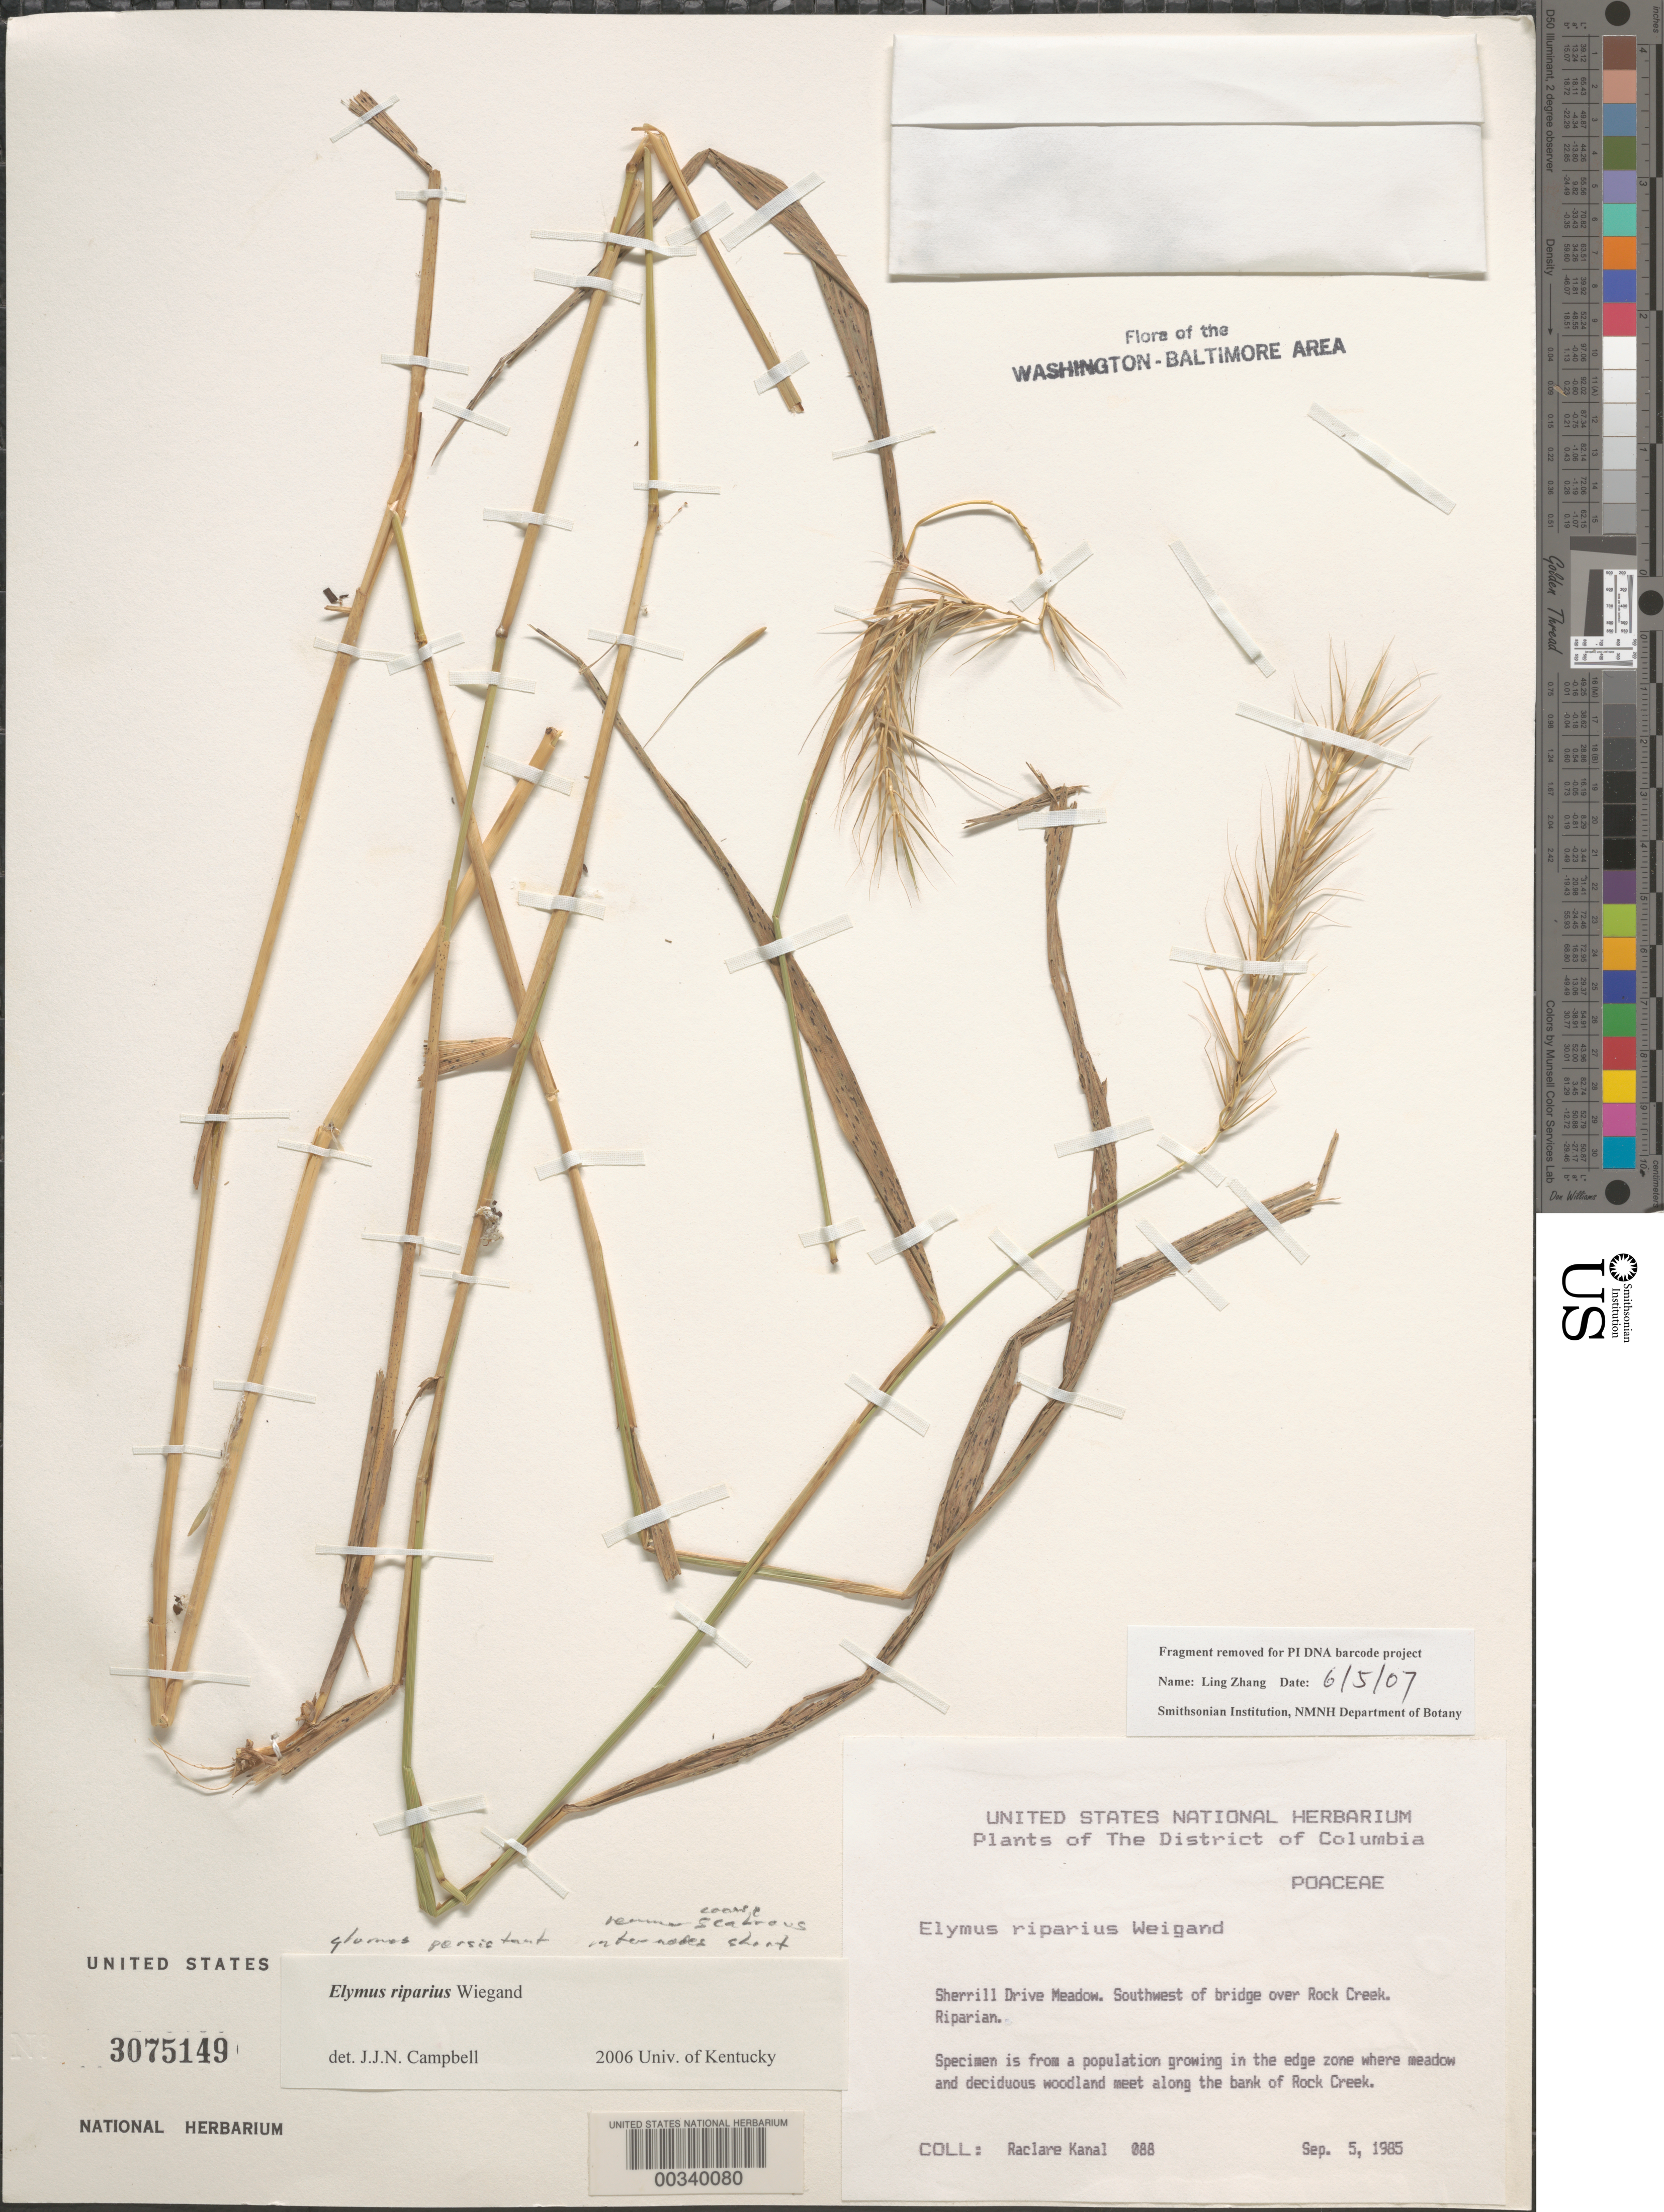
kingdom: Plantae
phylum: Tracheophyta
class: Liliopsida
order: Poales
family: Poaceae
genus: Elymus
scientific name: Elymus riparius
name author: Wiegand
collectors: R. Kanal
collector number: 088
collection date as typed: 05 Sep 1985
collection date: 1985-09-05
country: United States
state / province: District of Columbia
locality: Sherrill Drive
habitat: Meadow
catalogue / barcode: US 3075149